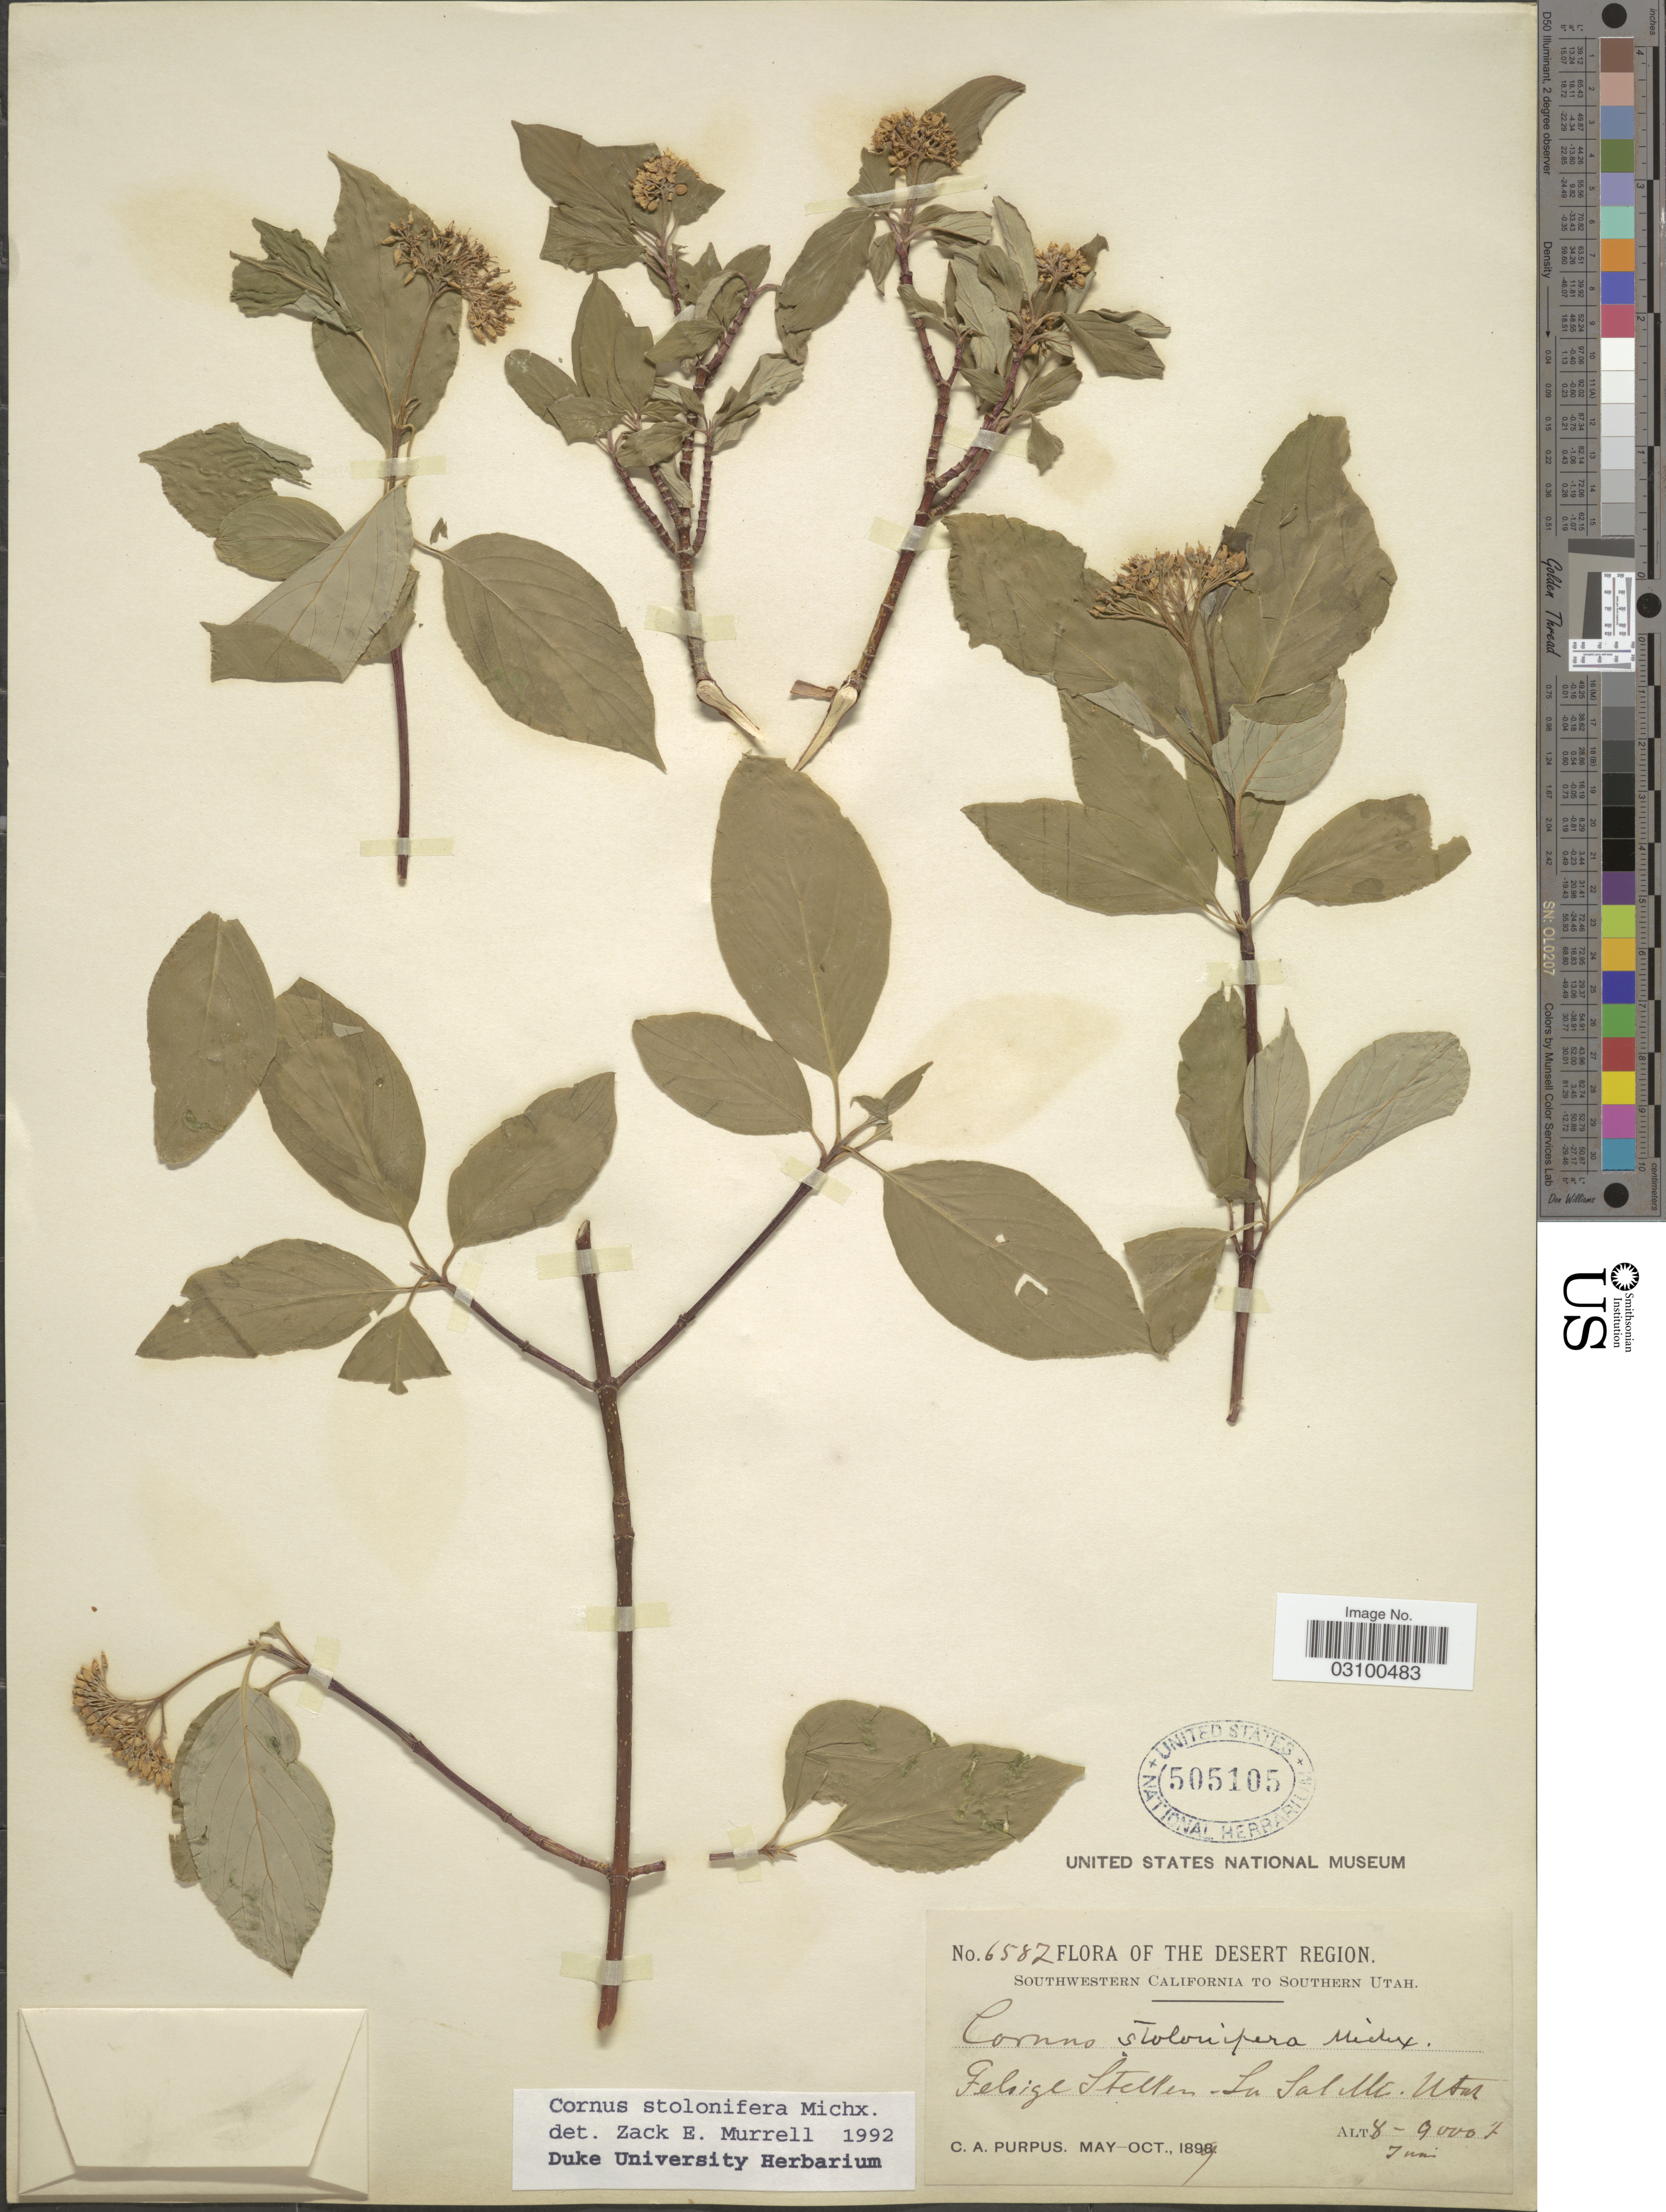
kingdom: Plantae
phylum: Tracheophyta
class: Magnoliopsida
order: Cornales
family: Cornaceae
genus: Cornus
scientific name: Cornus sericea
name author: L.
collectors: C. A. Purpus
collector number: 6582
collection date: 1899-05/1899-10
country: United States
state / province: Utah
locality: Desert Region. Felsige Stellen. La Sal Mts.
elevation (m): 2438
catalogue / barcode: US 505105